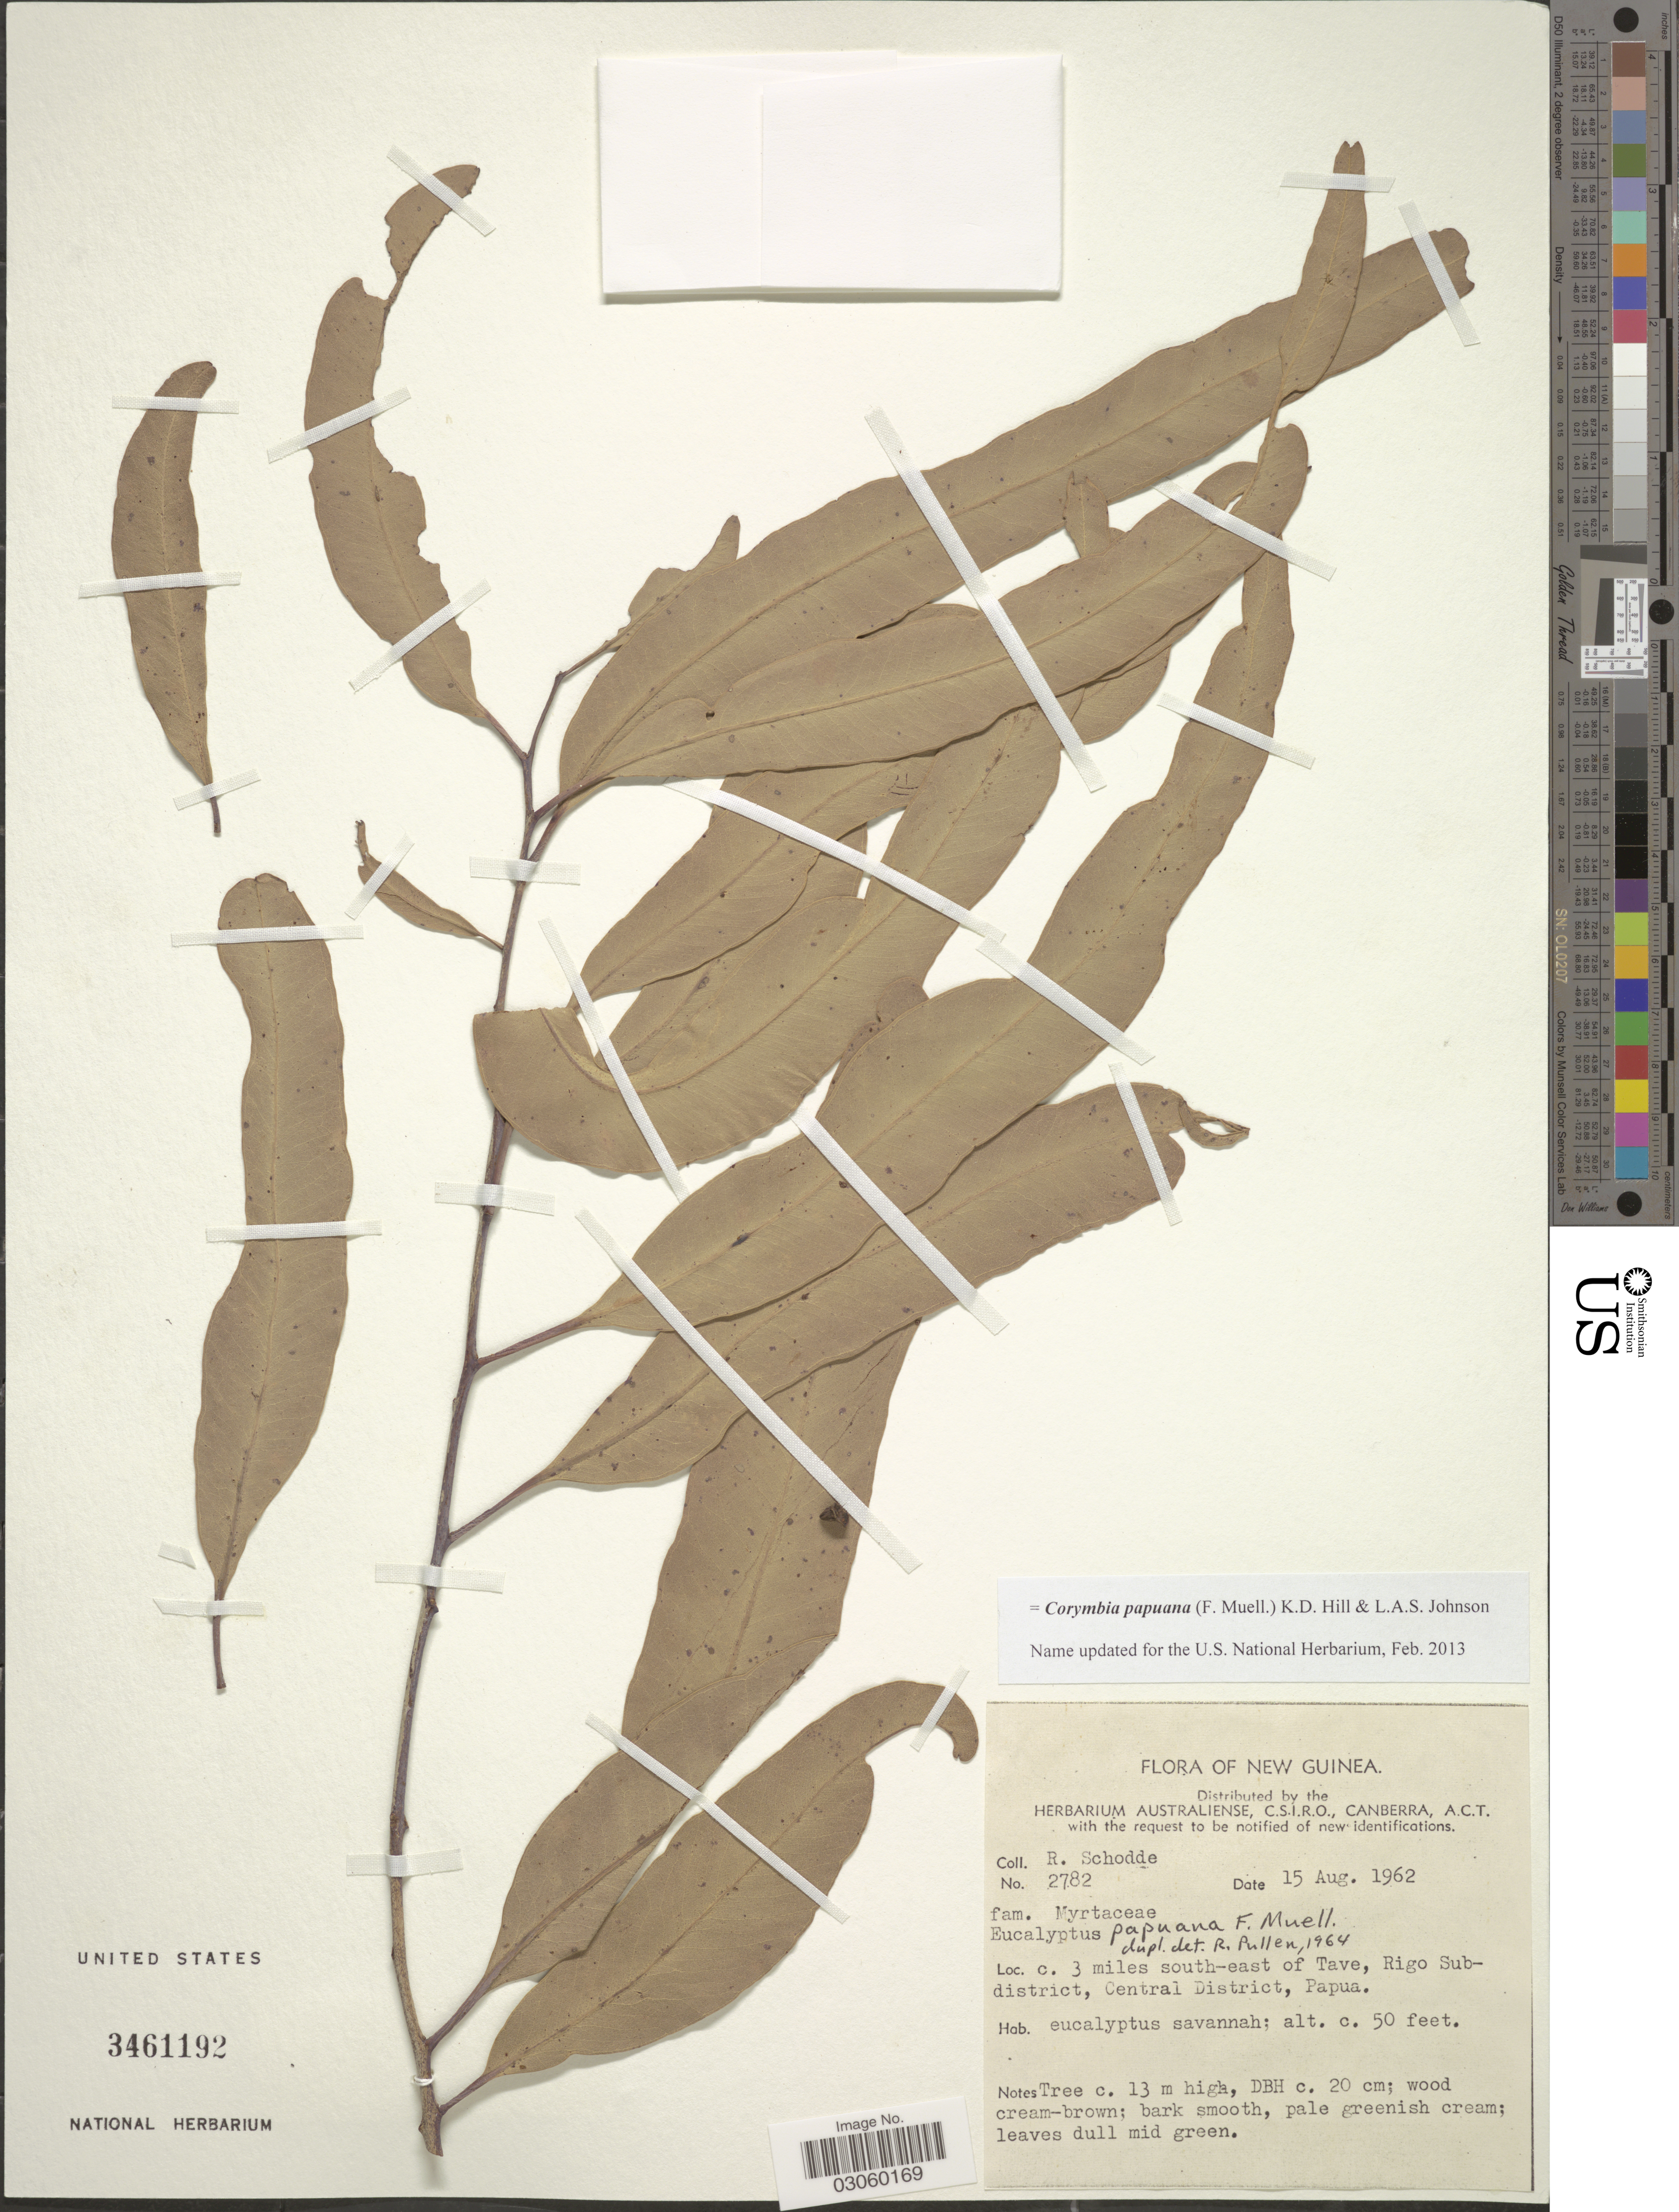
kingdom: Plantae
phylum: Tracheophyta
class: Magnoliopsida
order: Myrtales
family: Myrtaceae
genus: Corymbia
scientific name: Corymbia papuana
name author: (F. Muell.) K.D. Hill & L.A.S. Johnson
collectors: R. Schodde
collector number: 2782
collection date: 1962-08-15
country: Papua New Guinea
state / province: Central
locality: New Guinea, c. 3 miles south-east of Tave, Rigo Subdistrict, Central District, Papua.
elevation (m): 15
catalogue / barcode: US 3461192